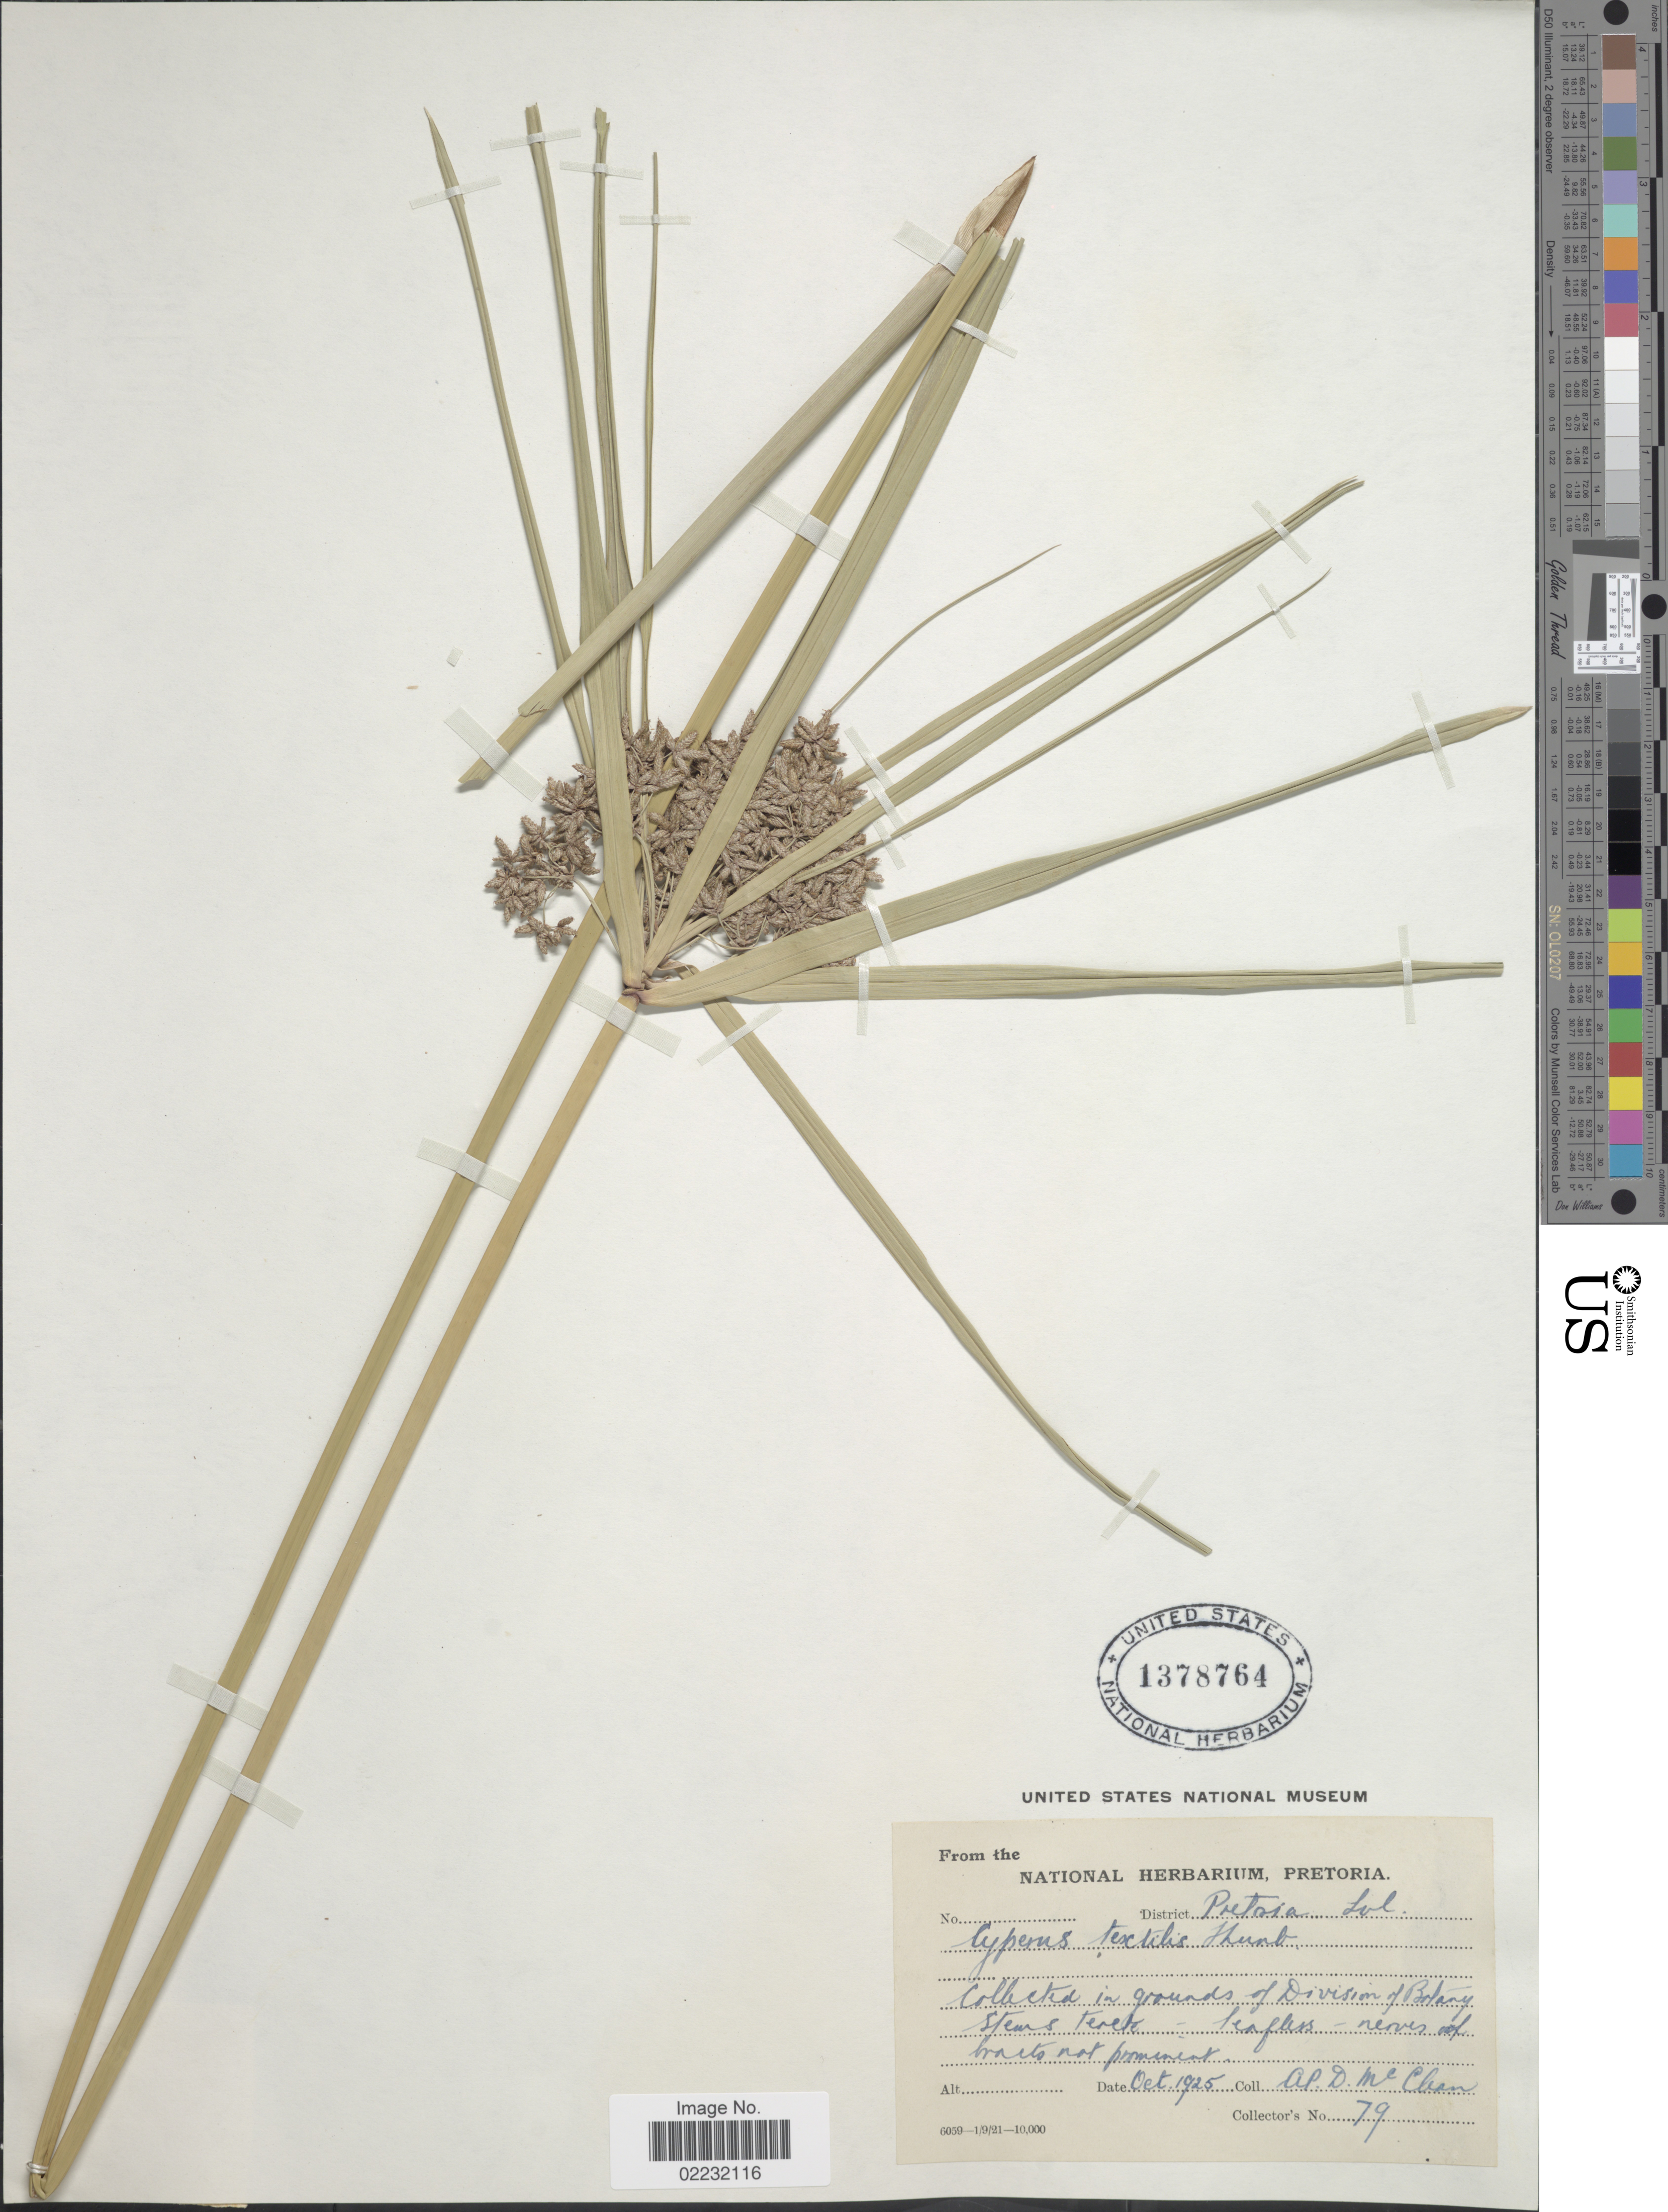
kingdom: Plantae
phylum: Tracheophyta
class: Liliopsida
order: Poales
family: Cyperaceae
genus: Cyperus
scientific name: Cyperus textilis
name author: Thunb.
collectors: A. P McLean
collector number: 79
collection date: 1925-10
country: South Africa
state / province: Gauteng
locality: District Pretoria Sol, in grounds of Division of Botany stems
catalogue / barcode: US 1378764